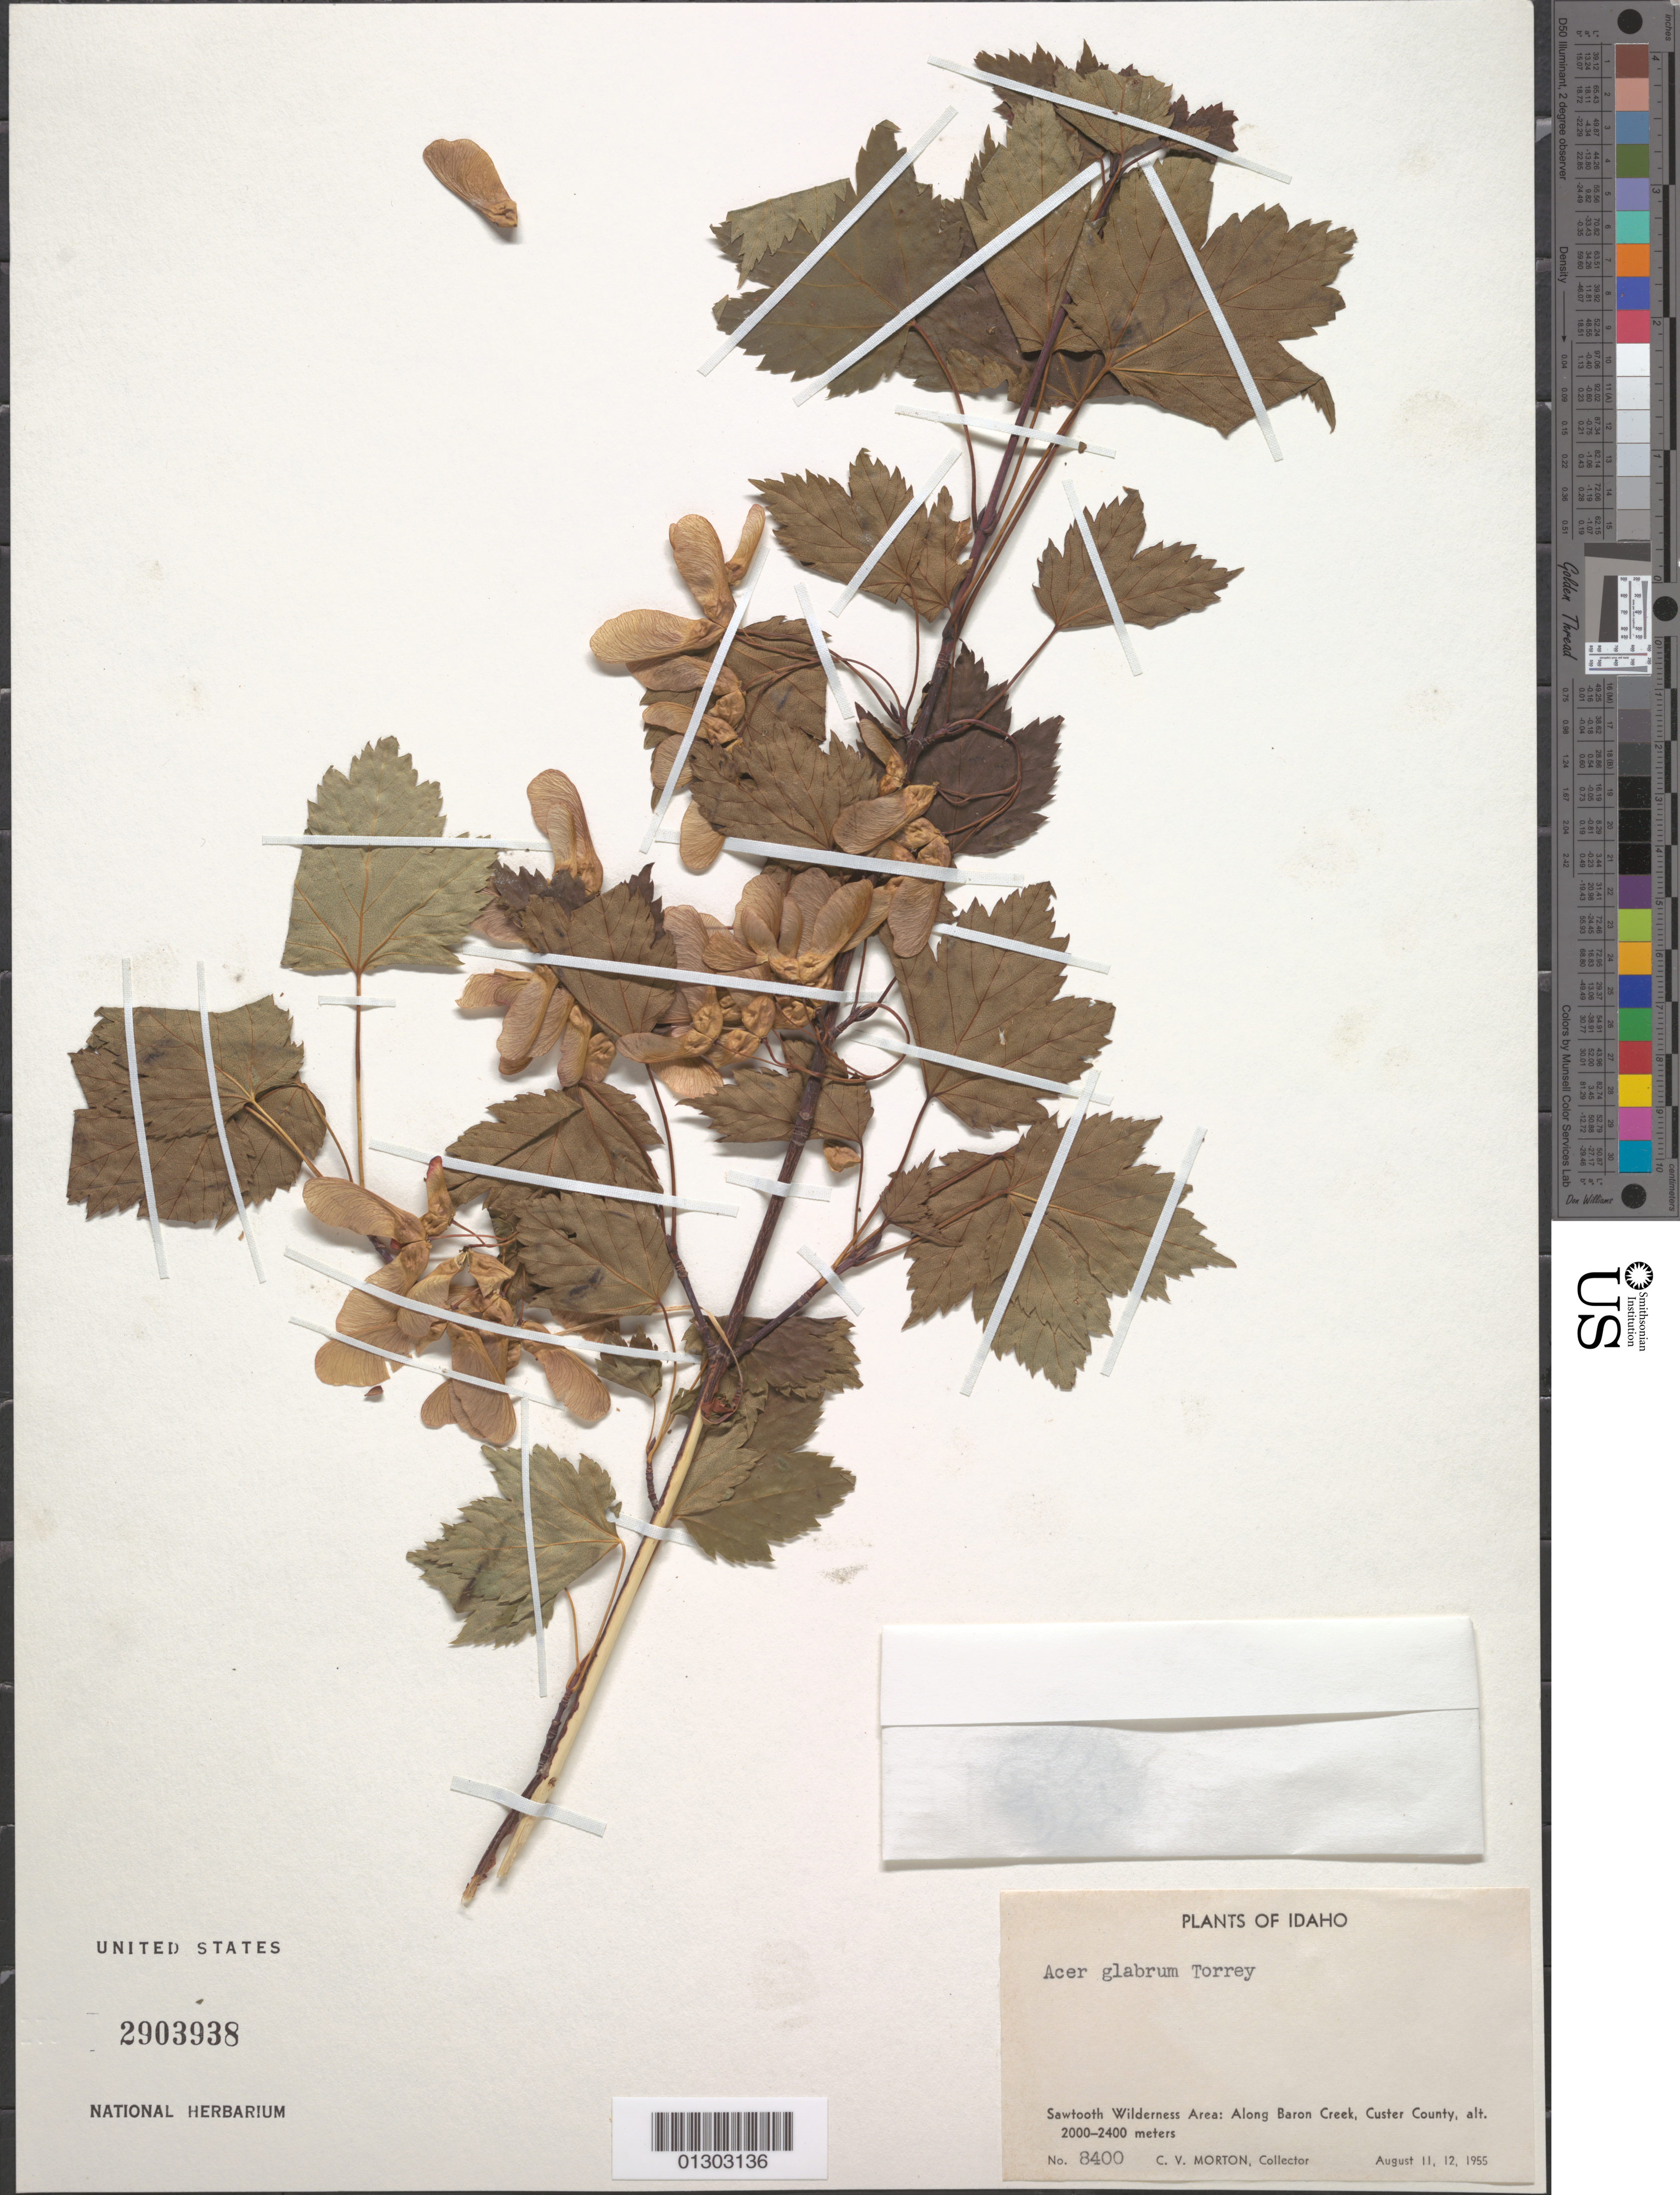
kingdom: Plantae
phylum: Tracheophyta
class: Magnoliopsida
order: Sapindales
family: Sapindaceae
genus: Acer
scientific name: Acer glabrum var. douglasii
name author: (Hook.) Dippel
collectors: C. V. Morton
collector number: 8400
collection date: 1955-08-11,1955-08-12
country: United States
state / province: Idaho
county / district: Custer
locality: Custer County, Sawtooth Wilderness Area: along Baron Creek.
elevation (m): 2000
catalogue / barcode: US 2903938